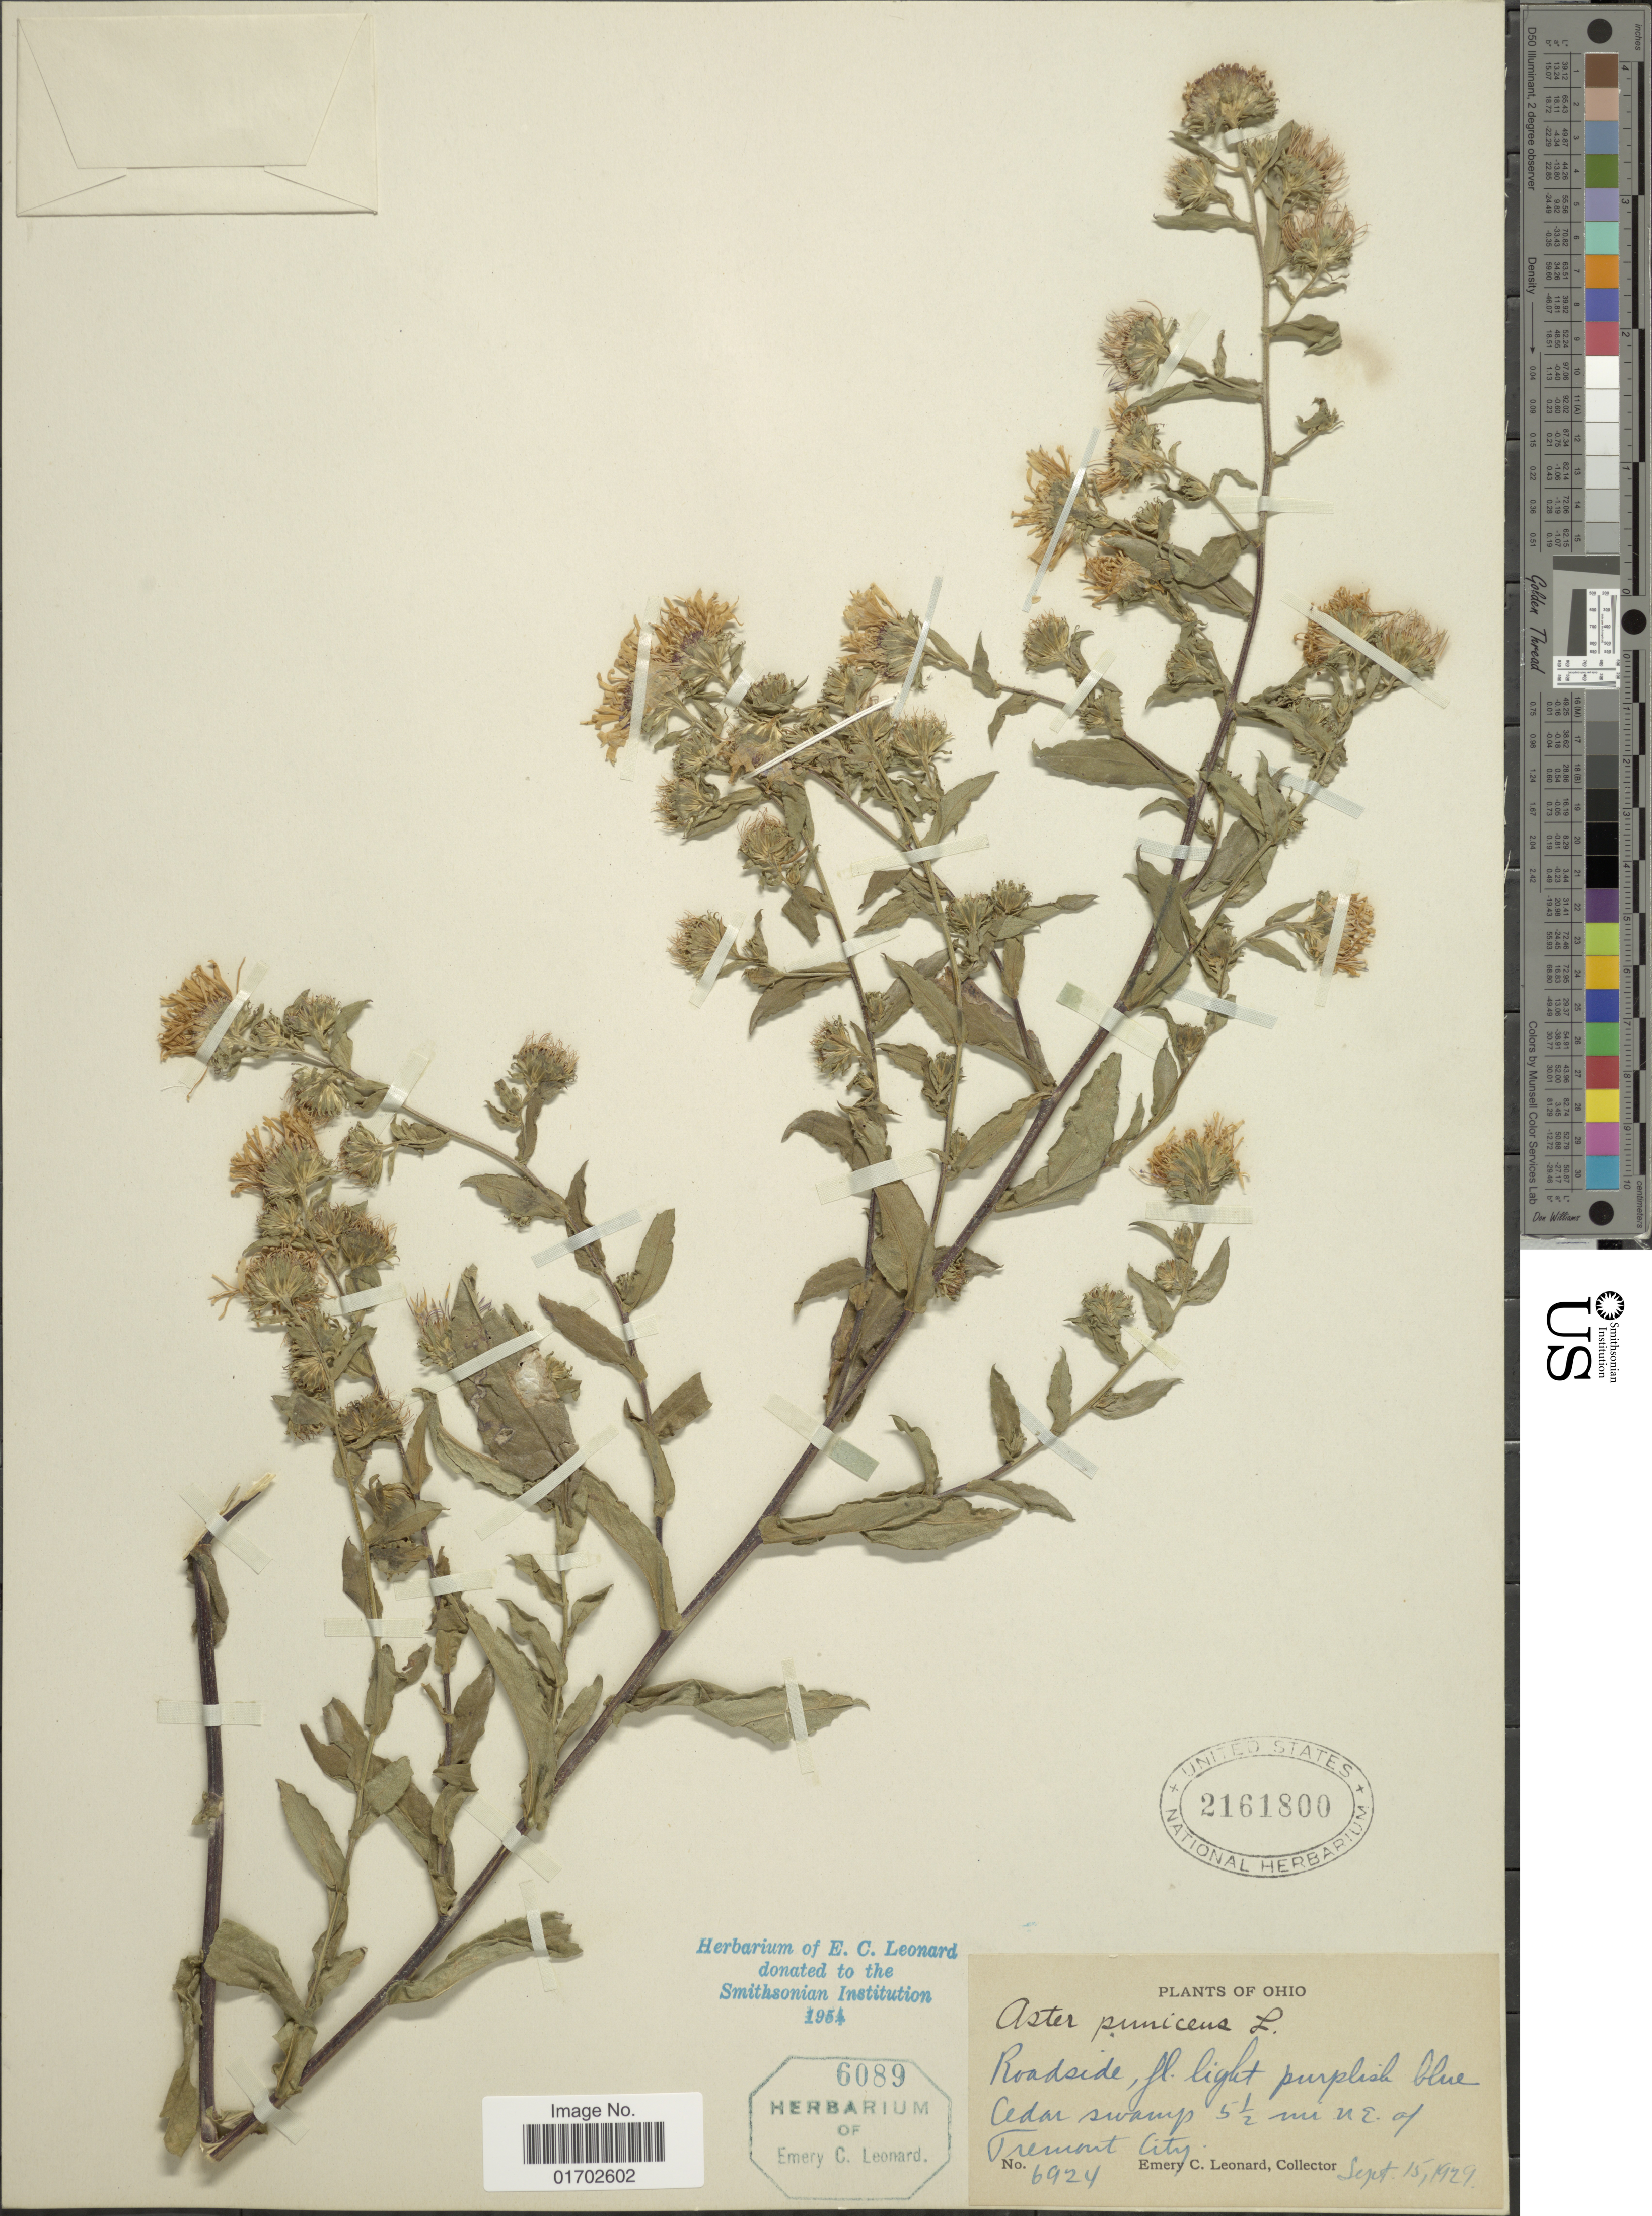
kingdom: Plantae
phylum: Tracheophyta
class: Magnoliopsida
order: Asterales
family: Asteraceae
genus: Symphyotrichum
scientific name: Symphyotrichum puniceum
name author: (L.) Á. Löve & D. Löve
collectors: E. C. Leonard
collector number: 6924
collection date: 1929-09-15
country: United States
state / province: Ohio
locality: Roadside, fl. light purpish blue Cedar swamp 5½ N E of Tremont City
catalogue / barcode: US 2161800